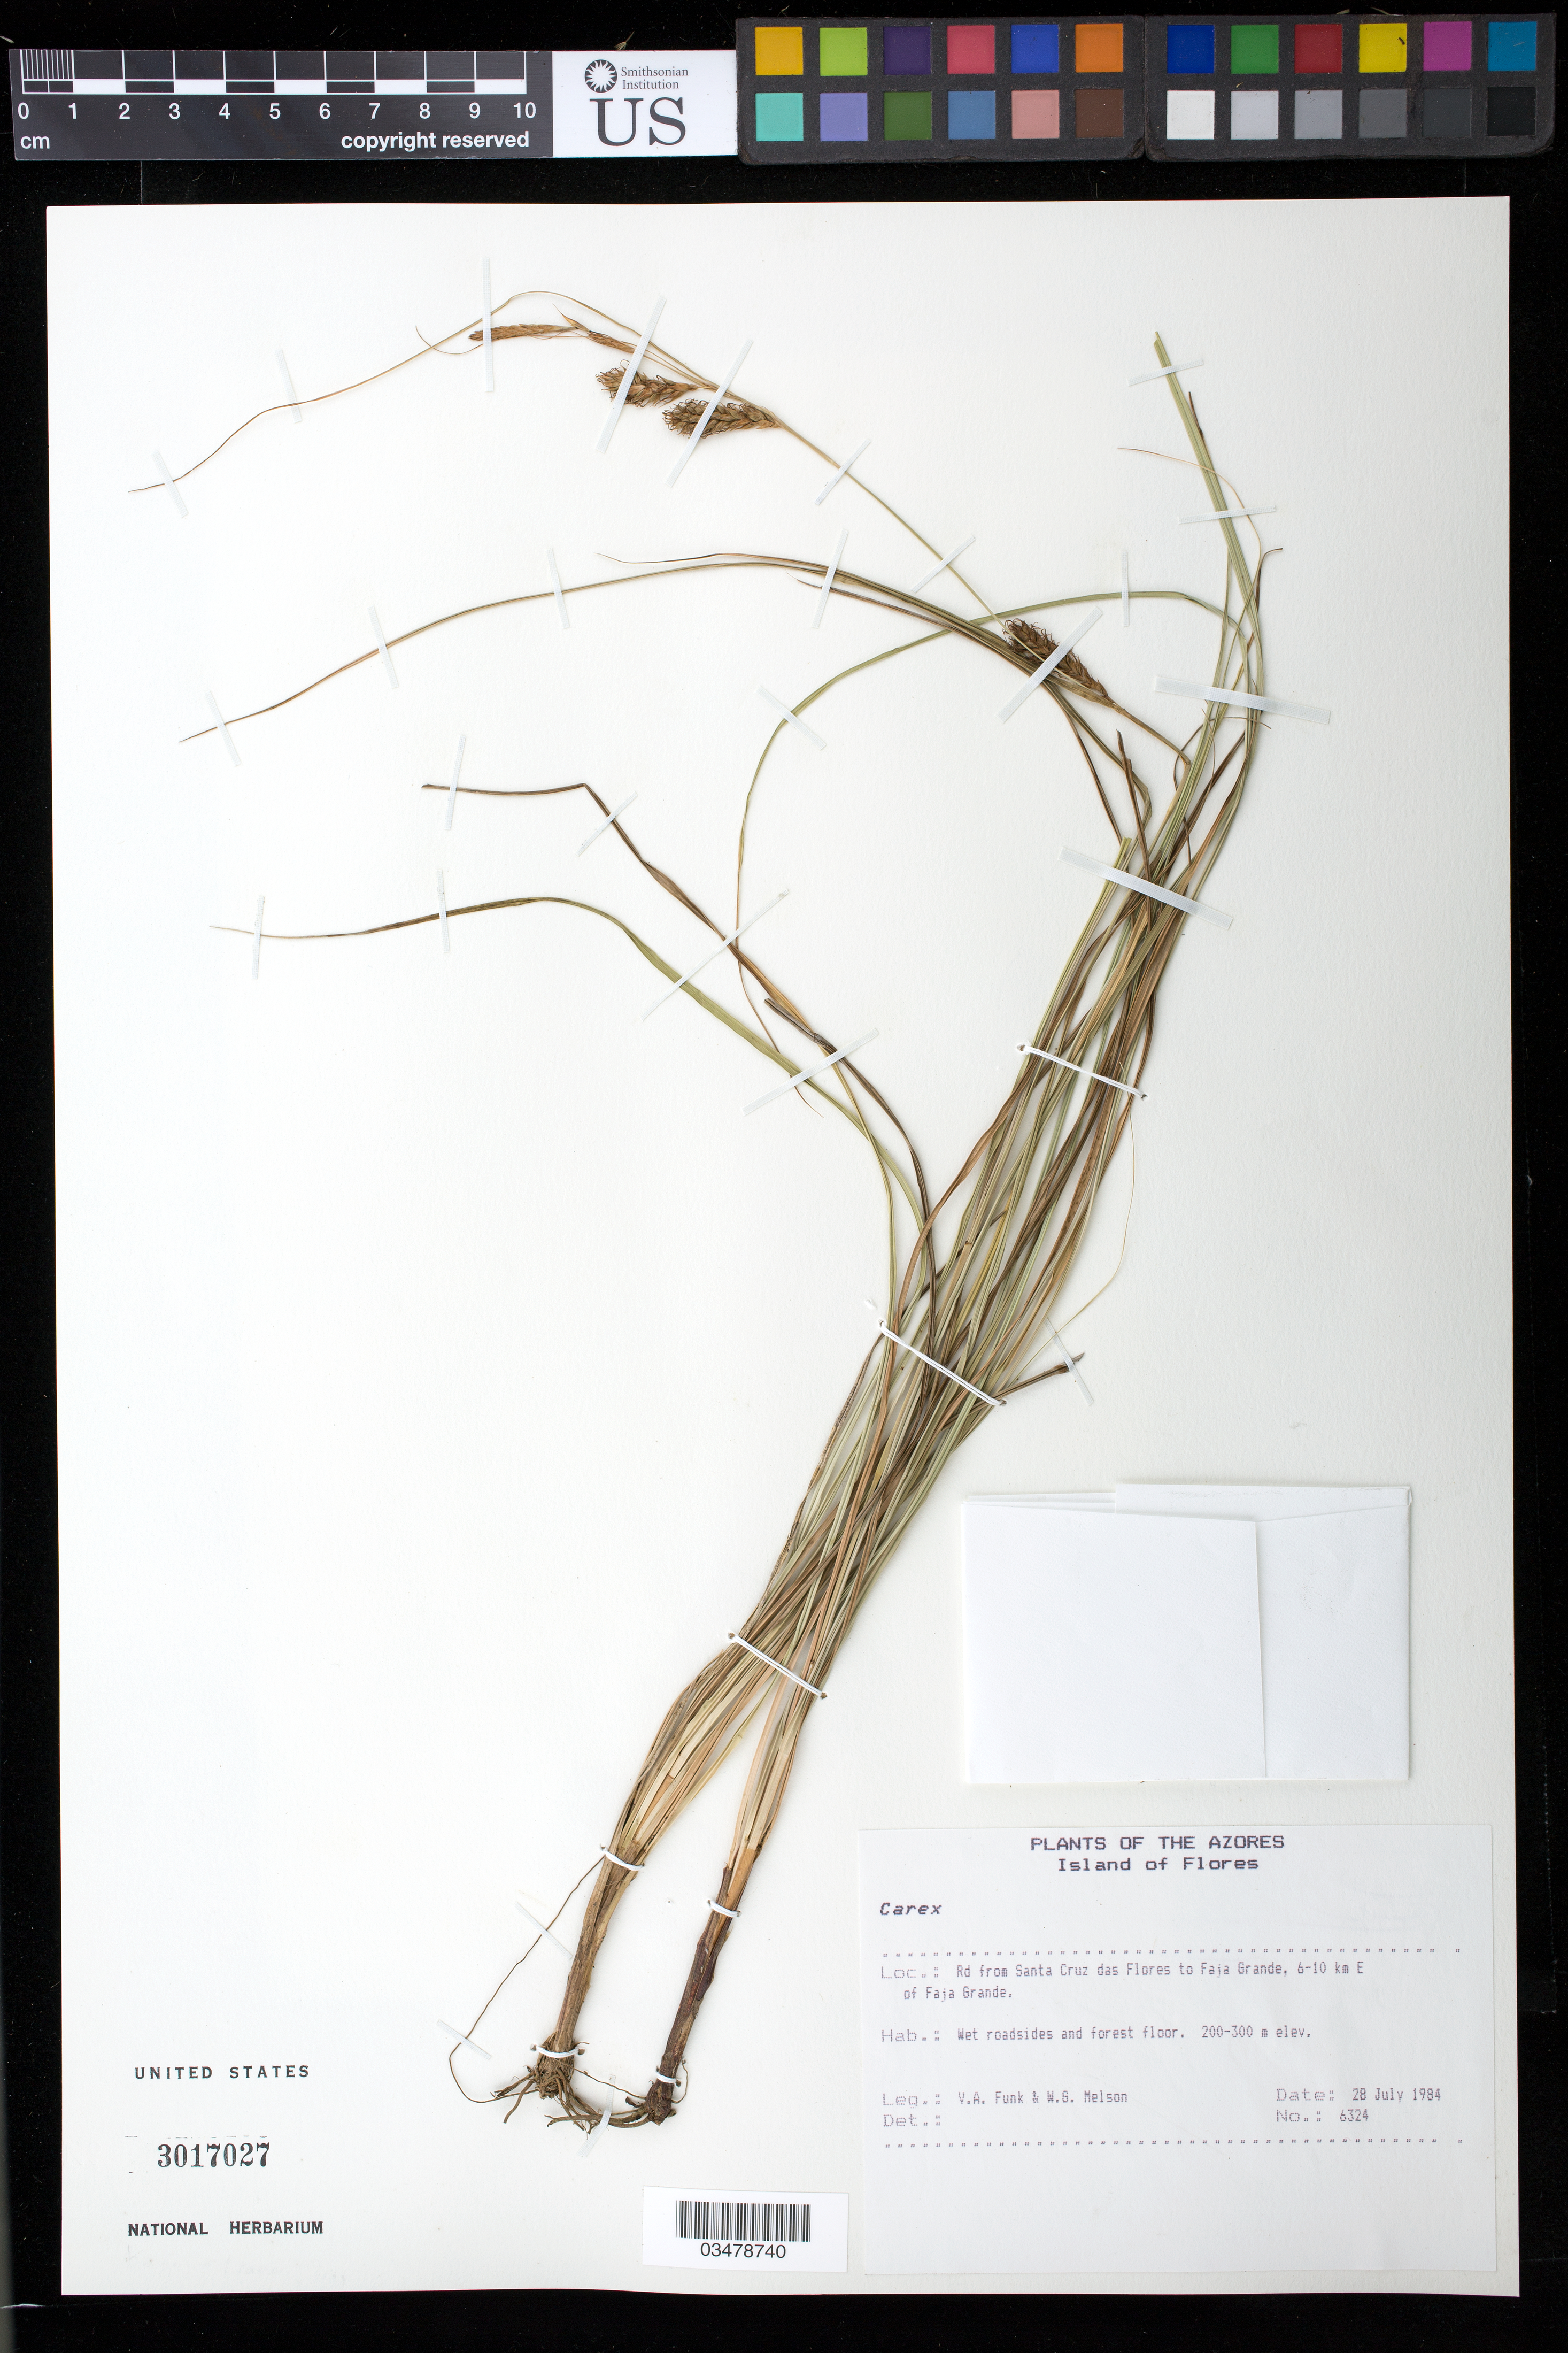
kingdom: Plantae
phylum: Tracheophyta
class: Liliopsida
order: Poales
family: Cyperaceae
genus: Carex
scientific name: Carex sp.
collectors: V. Funk & W. Melson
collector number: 6324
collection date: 1984-07-28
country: Portugal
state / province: Azores (Aut. Reg.)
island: Flores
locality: Island of Flores. Rd from Santa Cruz das Flores to Faja Grande, 6-10 km E of Faja Grande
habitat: Wet roadsides and forest floor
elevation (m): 200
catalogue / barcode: US 3017027